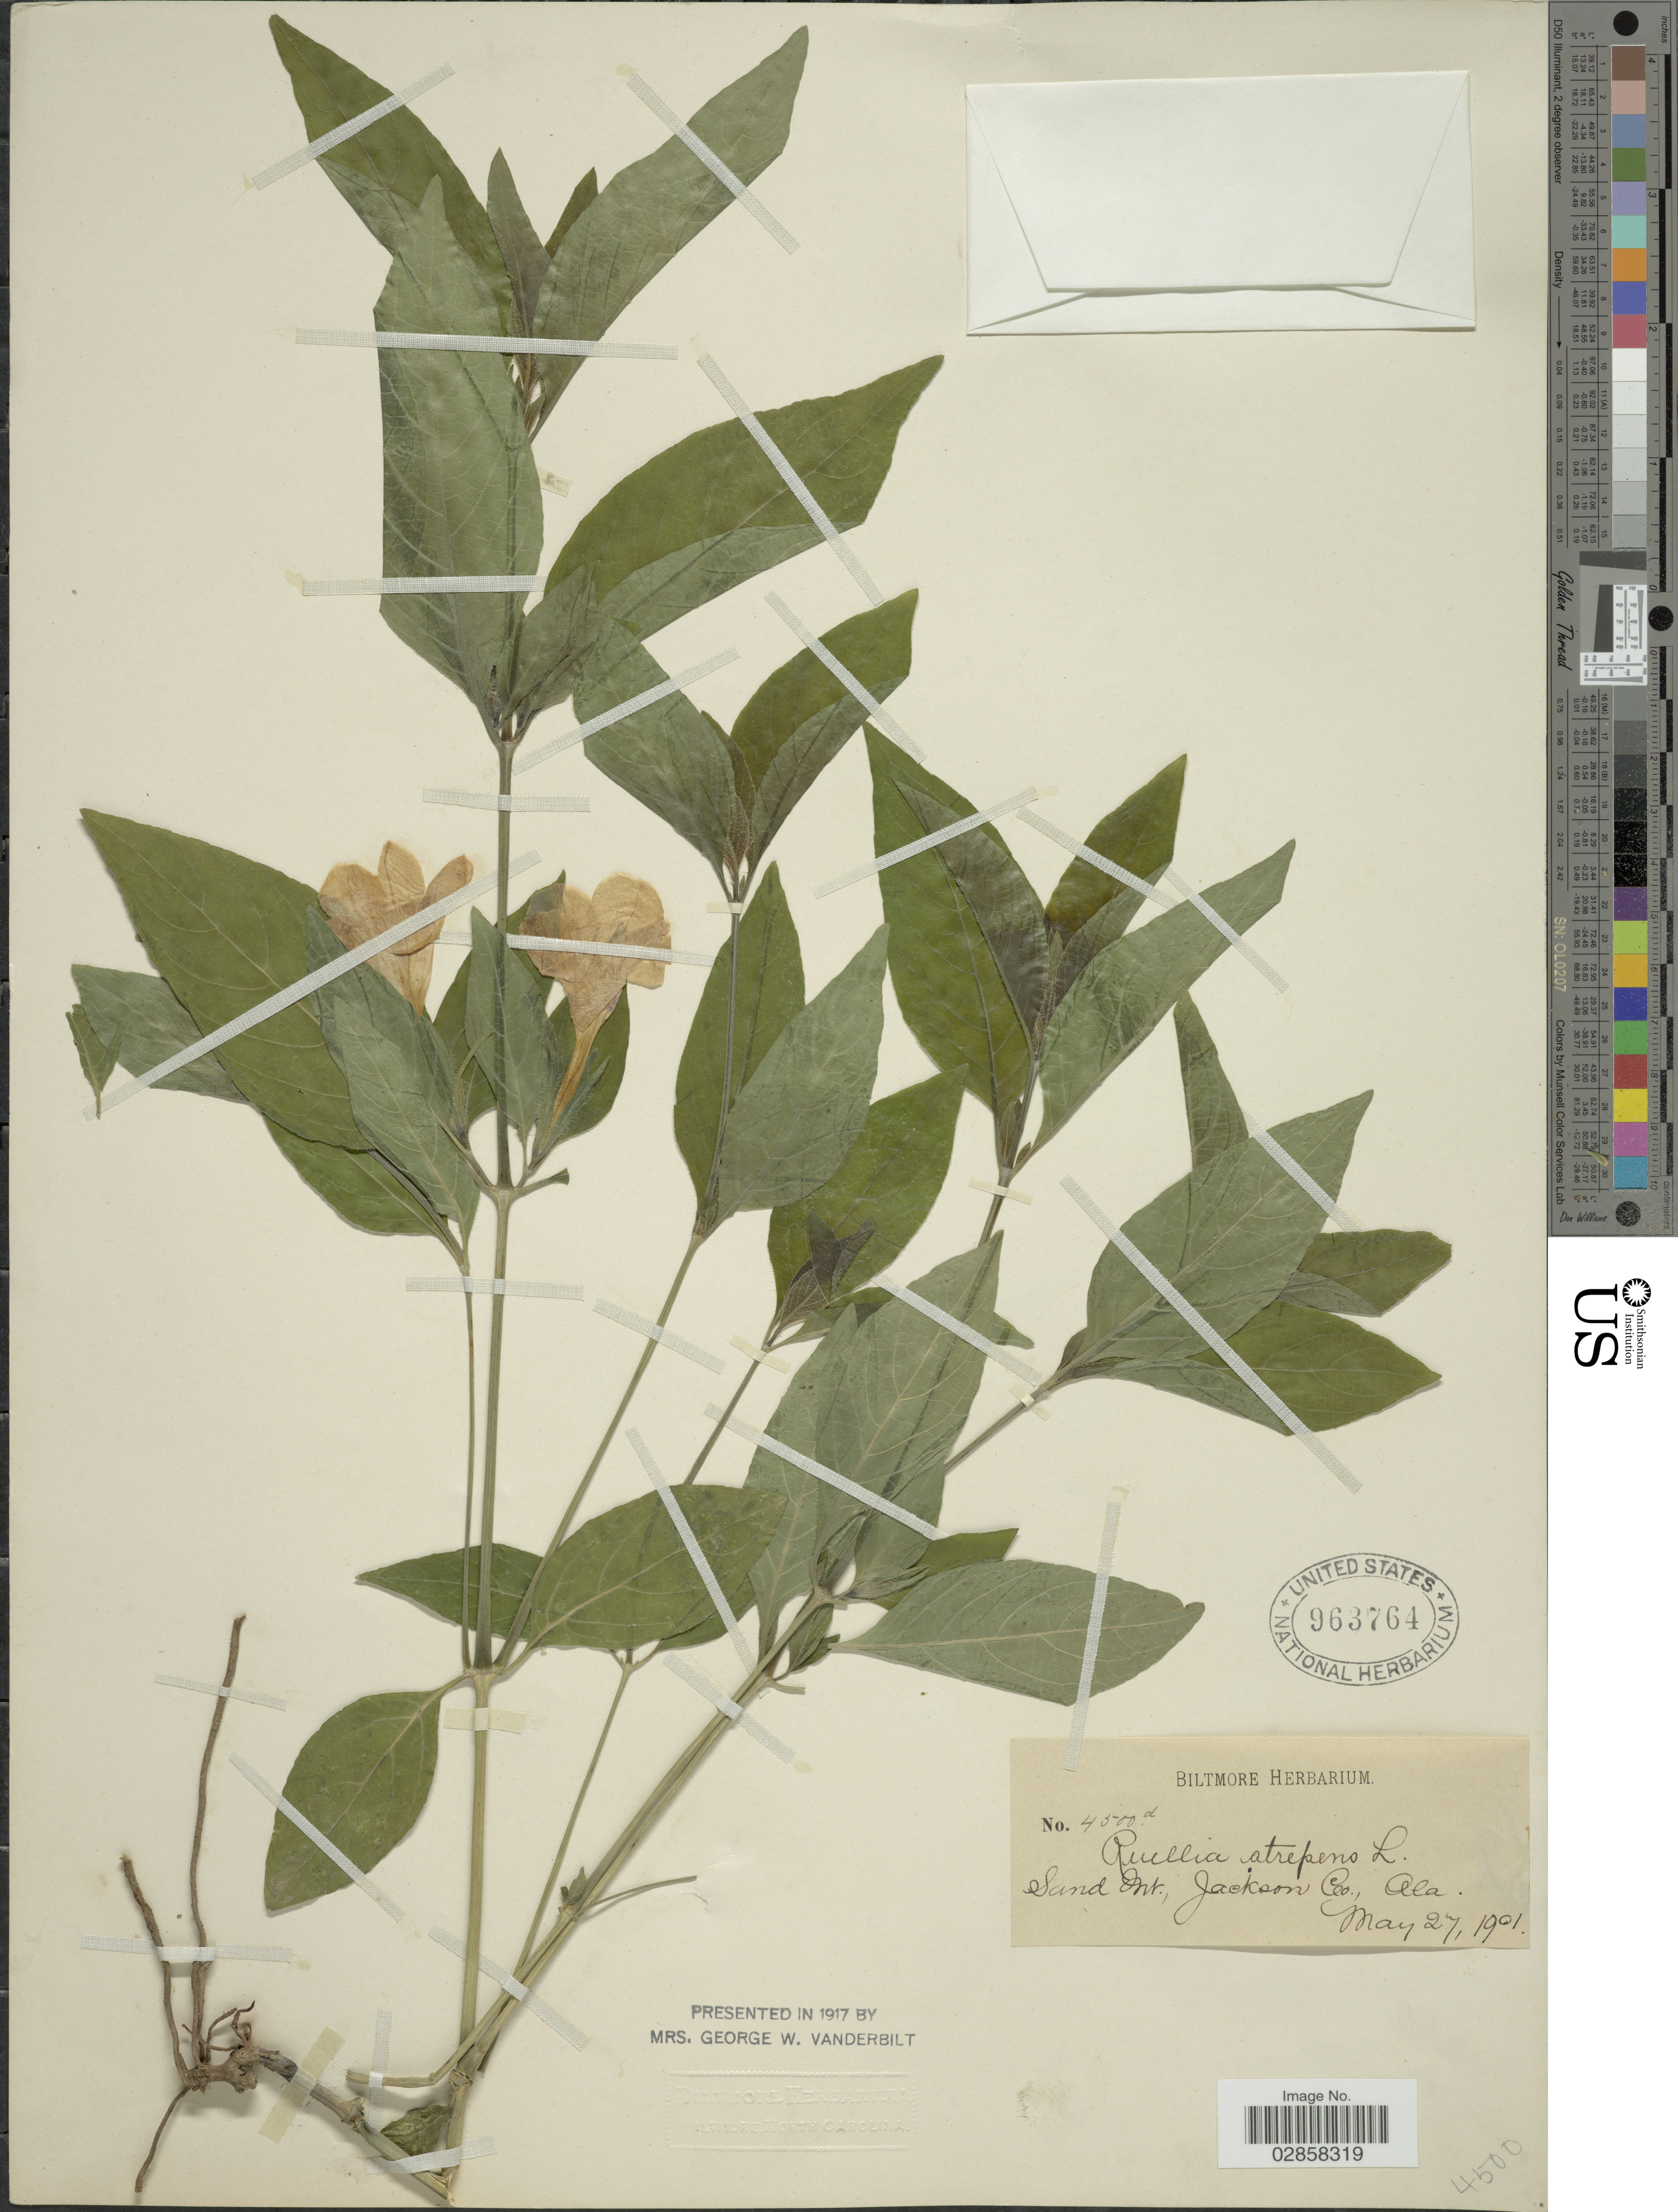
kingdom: Plantae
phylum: Tracheophyta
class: Magnoliopsida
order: Lamiales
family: Acanthaceae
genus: Ruellia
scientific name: Ruellia strepens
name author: L.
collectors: ex herb. Biltmore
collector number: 4500d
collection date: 1901-05-27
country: United States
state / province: Alabama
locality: Sand Mt., Jackson Co.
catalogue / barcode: US 963764